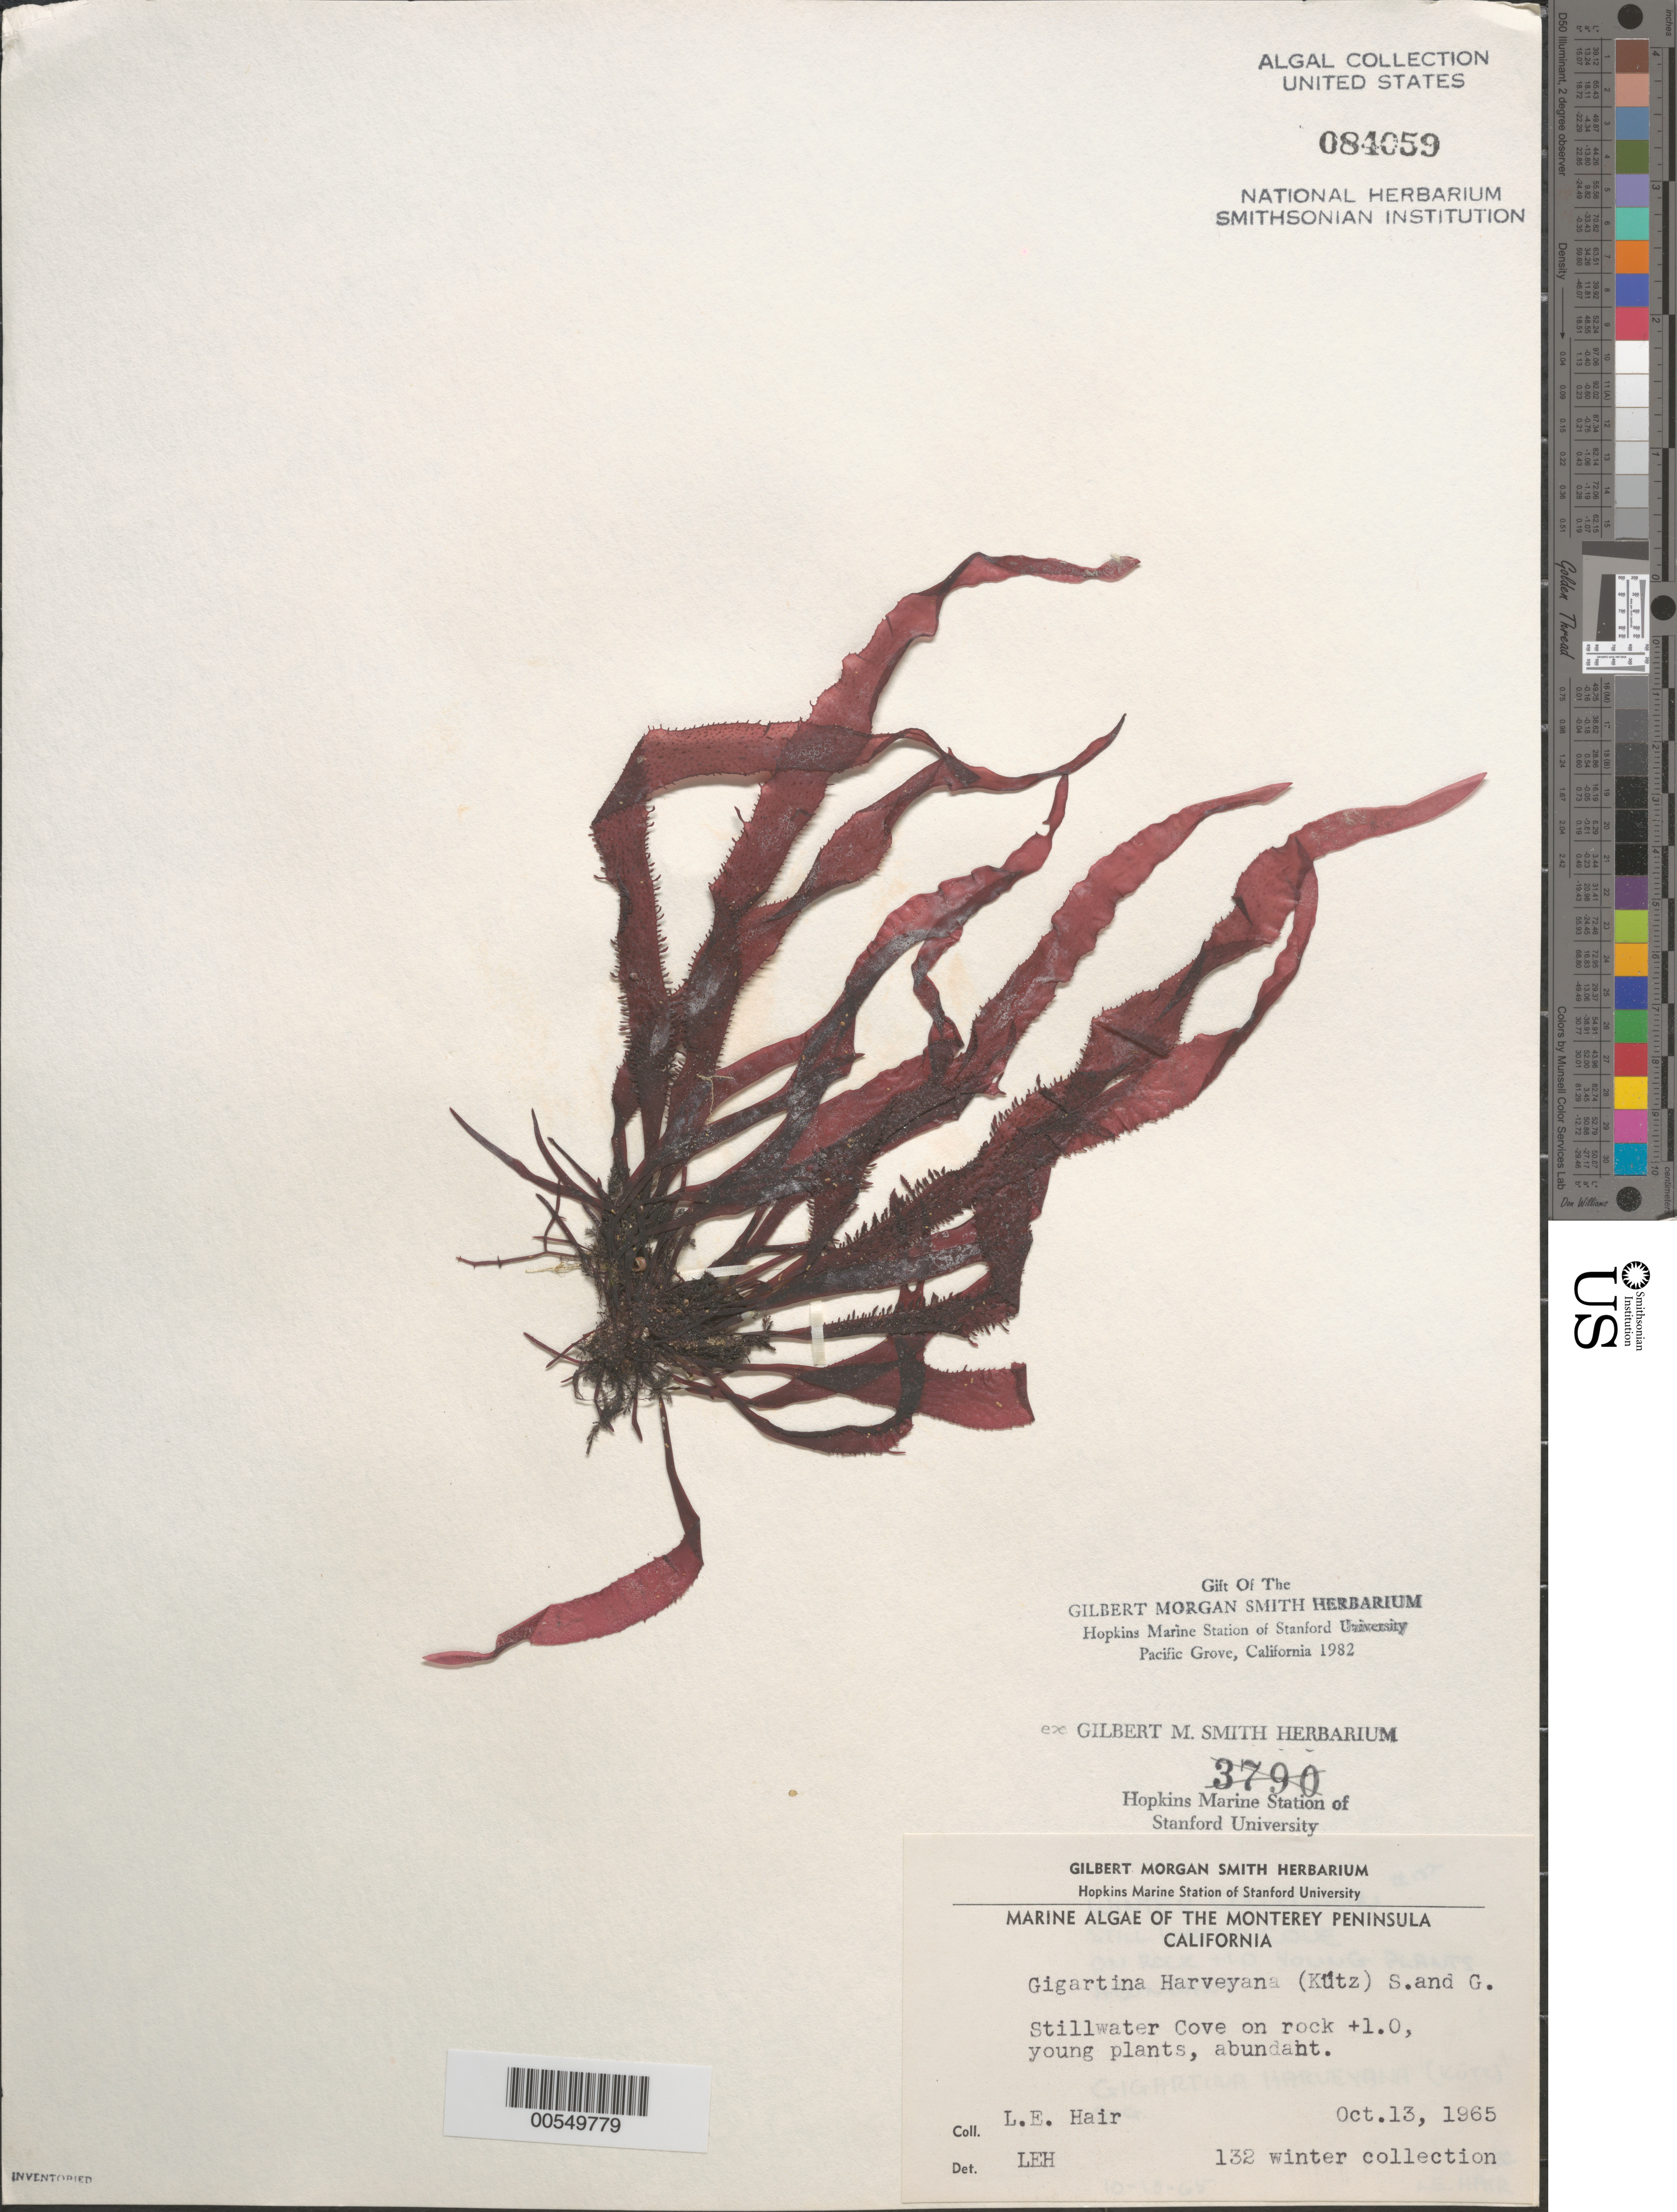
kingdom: Plantae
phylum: Rhodophyta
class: Florideophyceae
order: Gigartinales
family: Gigartinaceae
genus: Chondracanthus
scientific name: Chondracanthus harveyanus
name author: (Kütz.) Guiry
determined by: Algae name updating Project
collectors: L. Hair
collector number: Leh 132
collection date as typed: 13 Oct 1965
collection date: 1965-10-13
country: United States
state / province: California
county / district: Monterey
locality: Stillwater Cove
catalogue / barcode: US 84059